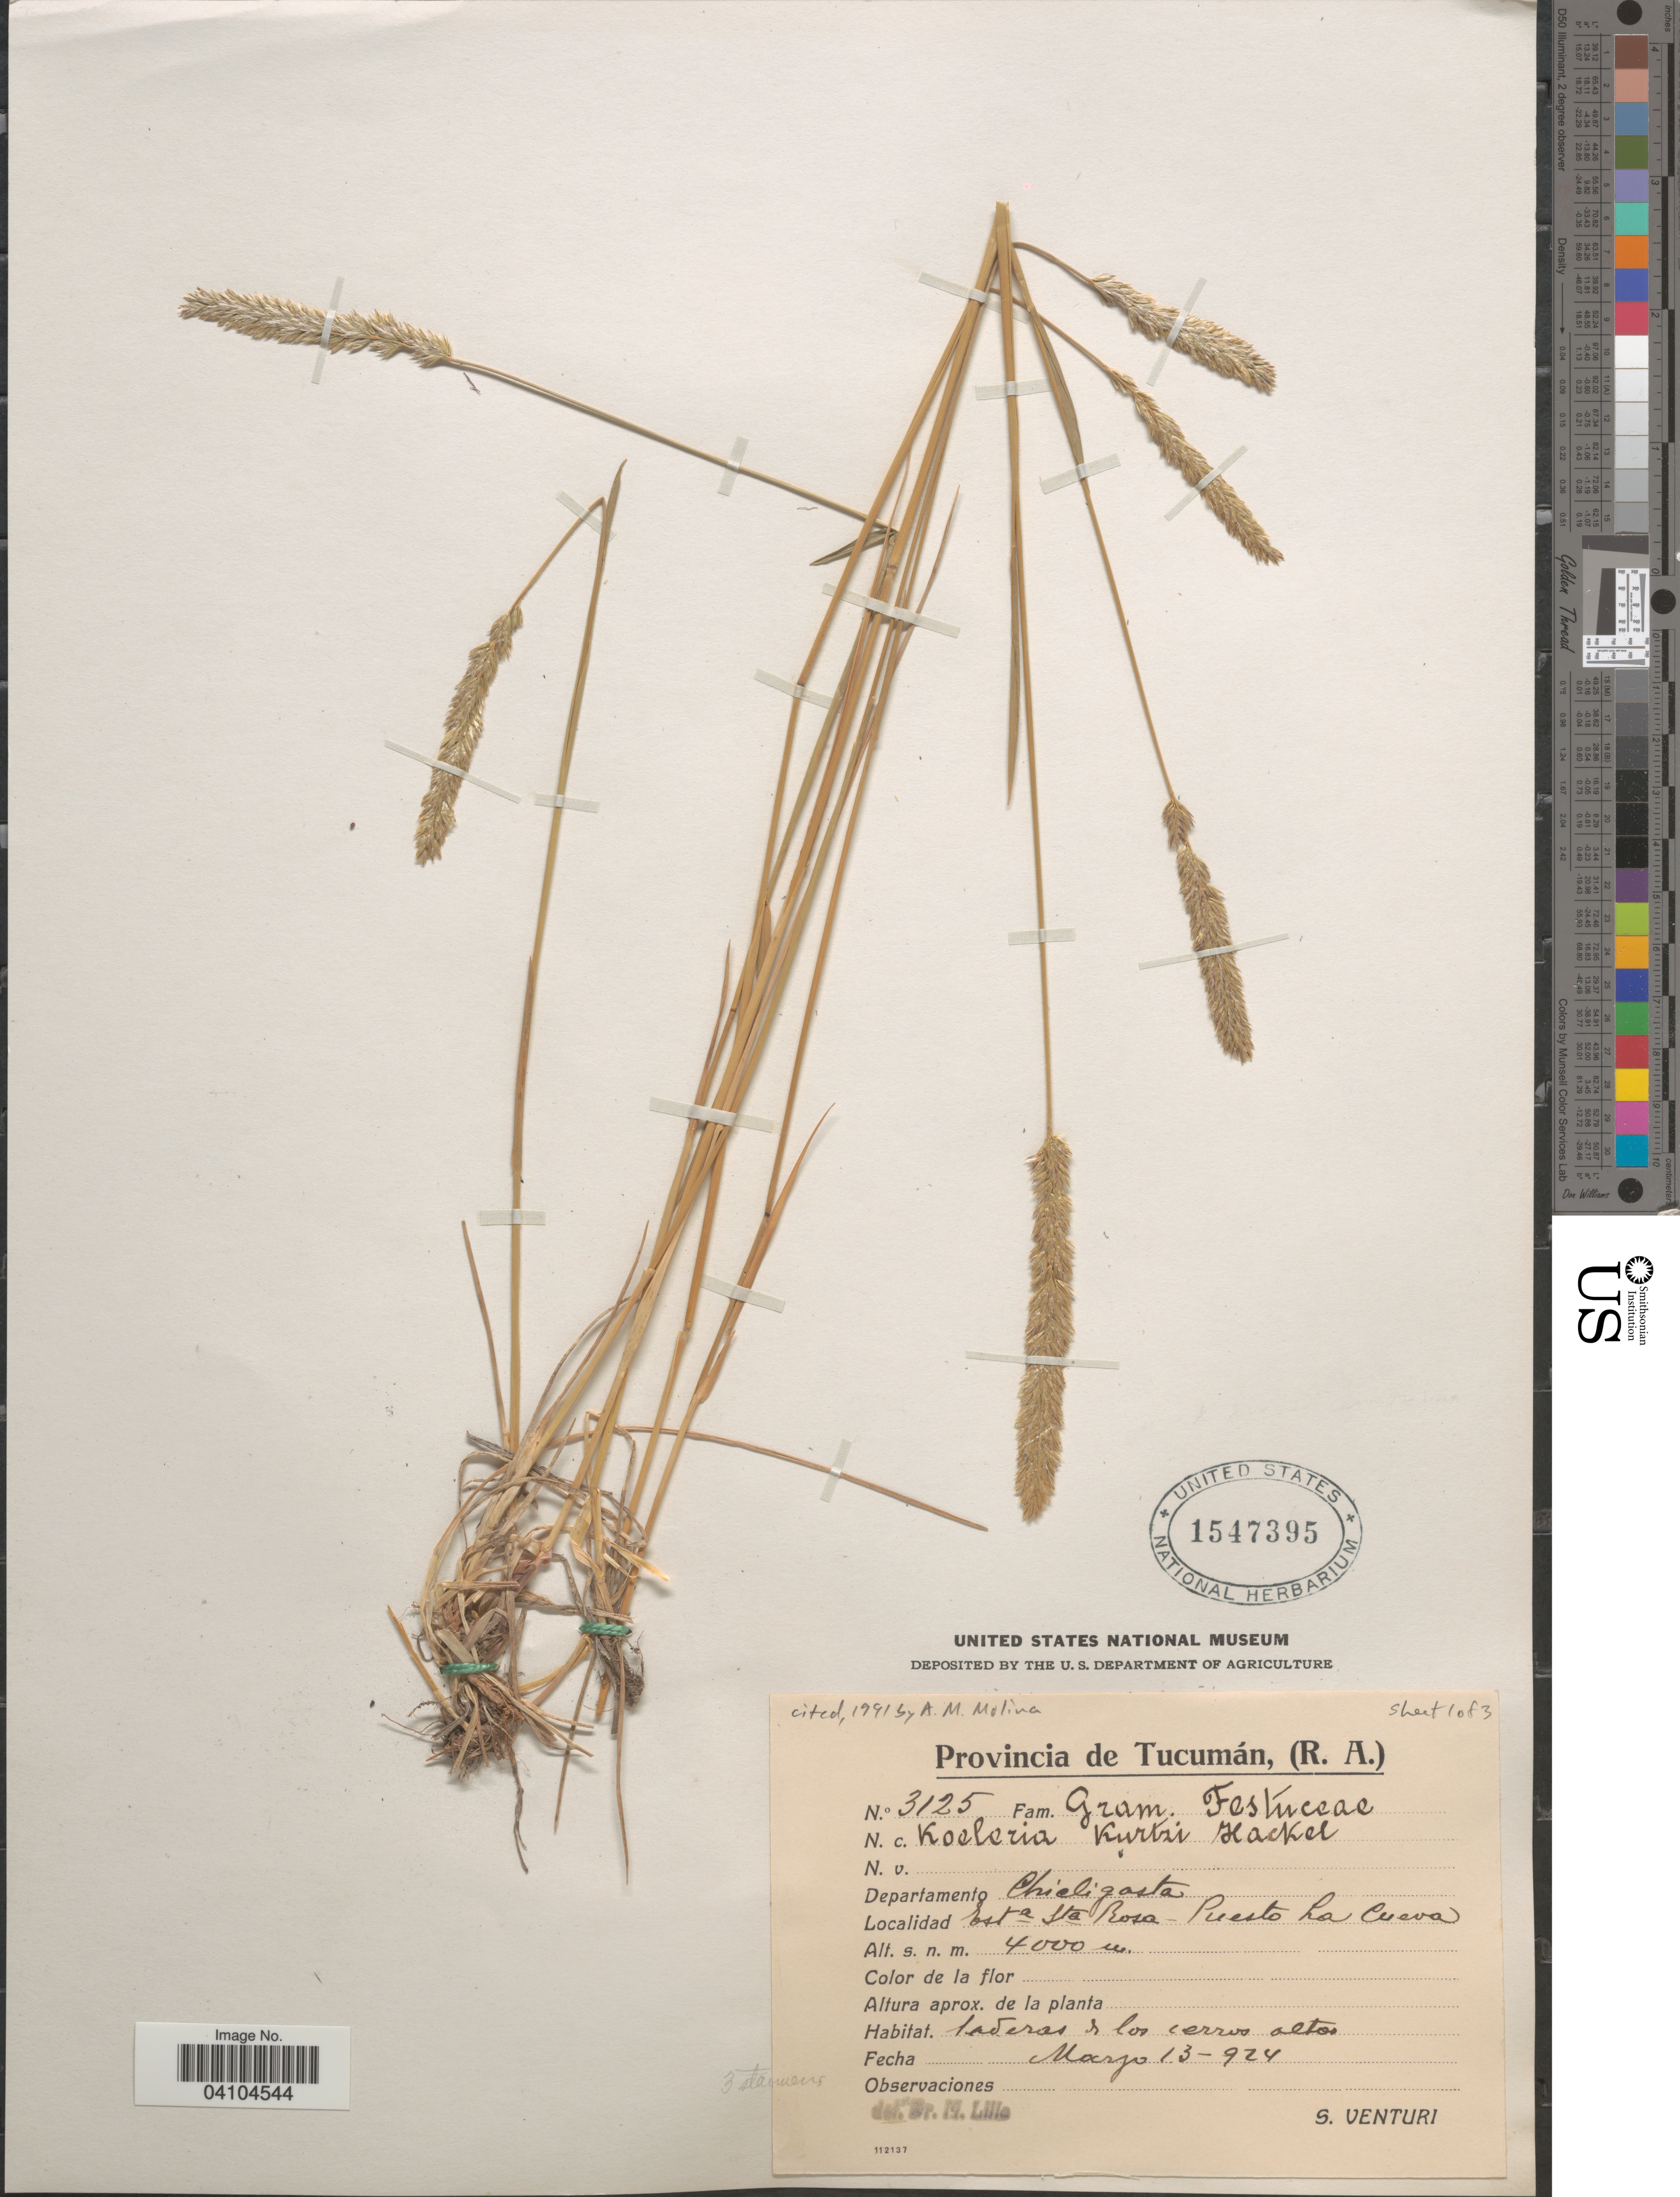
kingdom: Plantae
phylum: Tracheophyta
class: Liliopsida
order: Poales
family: Poaceae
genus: Koeleria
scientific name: Koeleria kurtzii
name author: Hack. ex Kurtz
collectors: S. Venturi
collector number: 3125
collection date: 1924-03-13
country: Argentina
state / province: Tucuman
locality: Departamento Chicligasta. Esta Santa Rosa - Puesto La Cueva.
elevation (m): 4000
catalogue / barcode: US 1547395